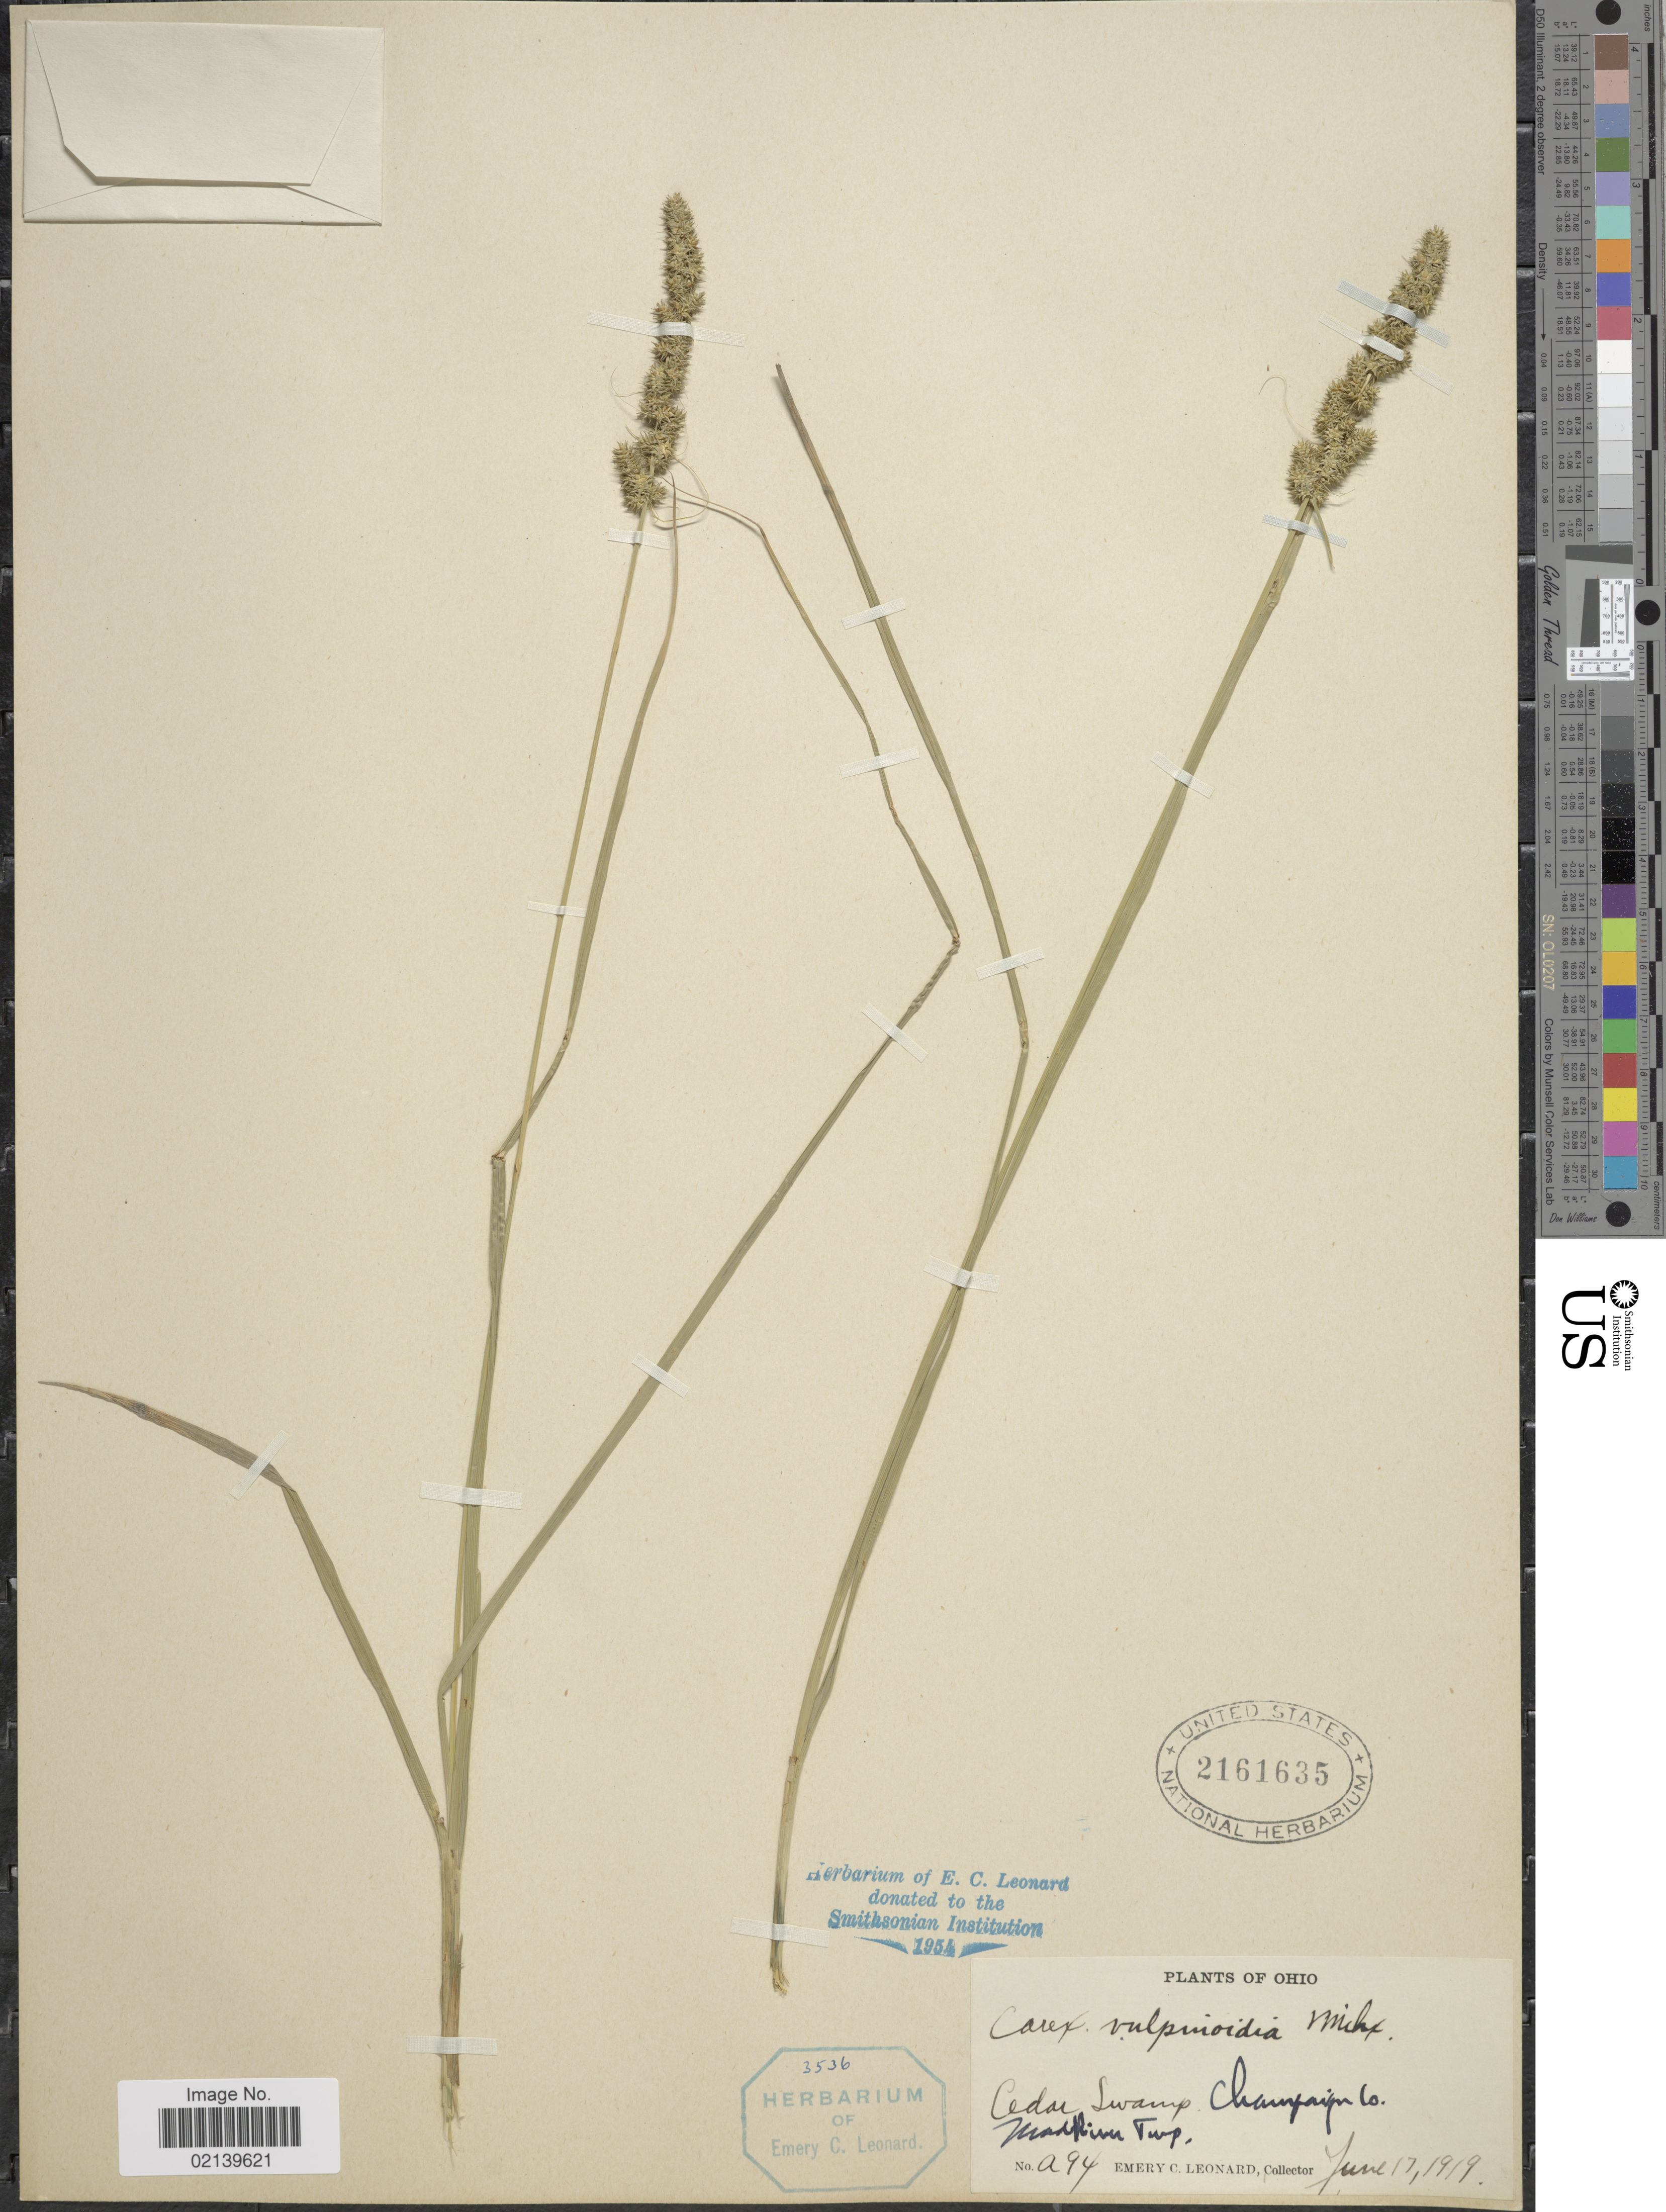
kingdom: Plantae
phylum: Tracheophyta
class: Liliopsida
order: Poales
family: Cyperaceae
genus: Carex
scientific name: Carex vulpinoidea Michx.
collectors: E. C. Leonard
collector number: A94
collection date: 1919-06-17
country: United States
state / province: Ohio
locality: Cedar Swamp, Champaign Co. Mad River Twp.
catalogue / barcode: US 2161635